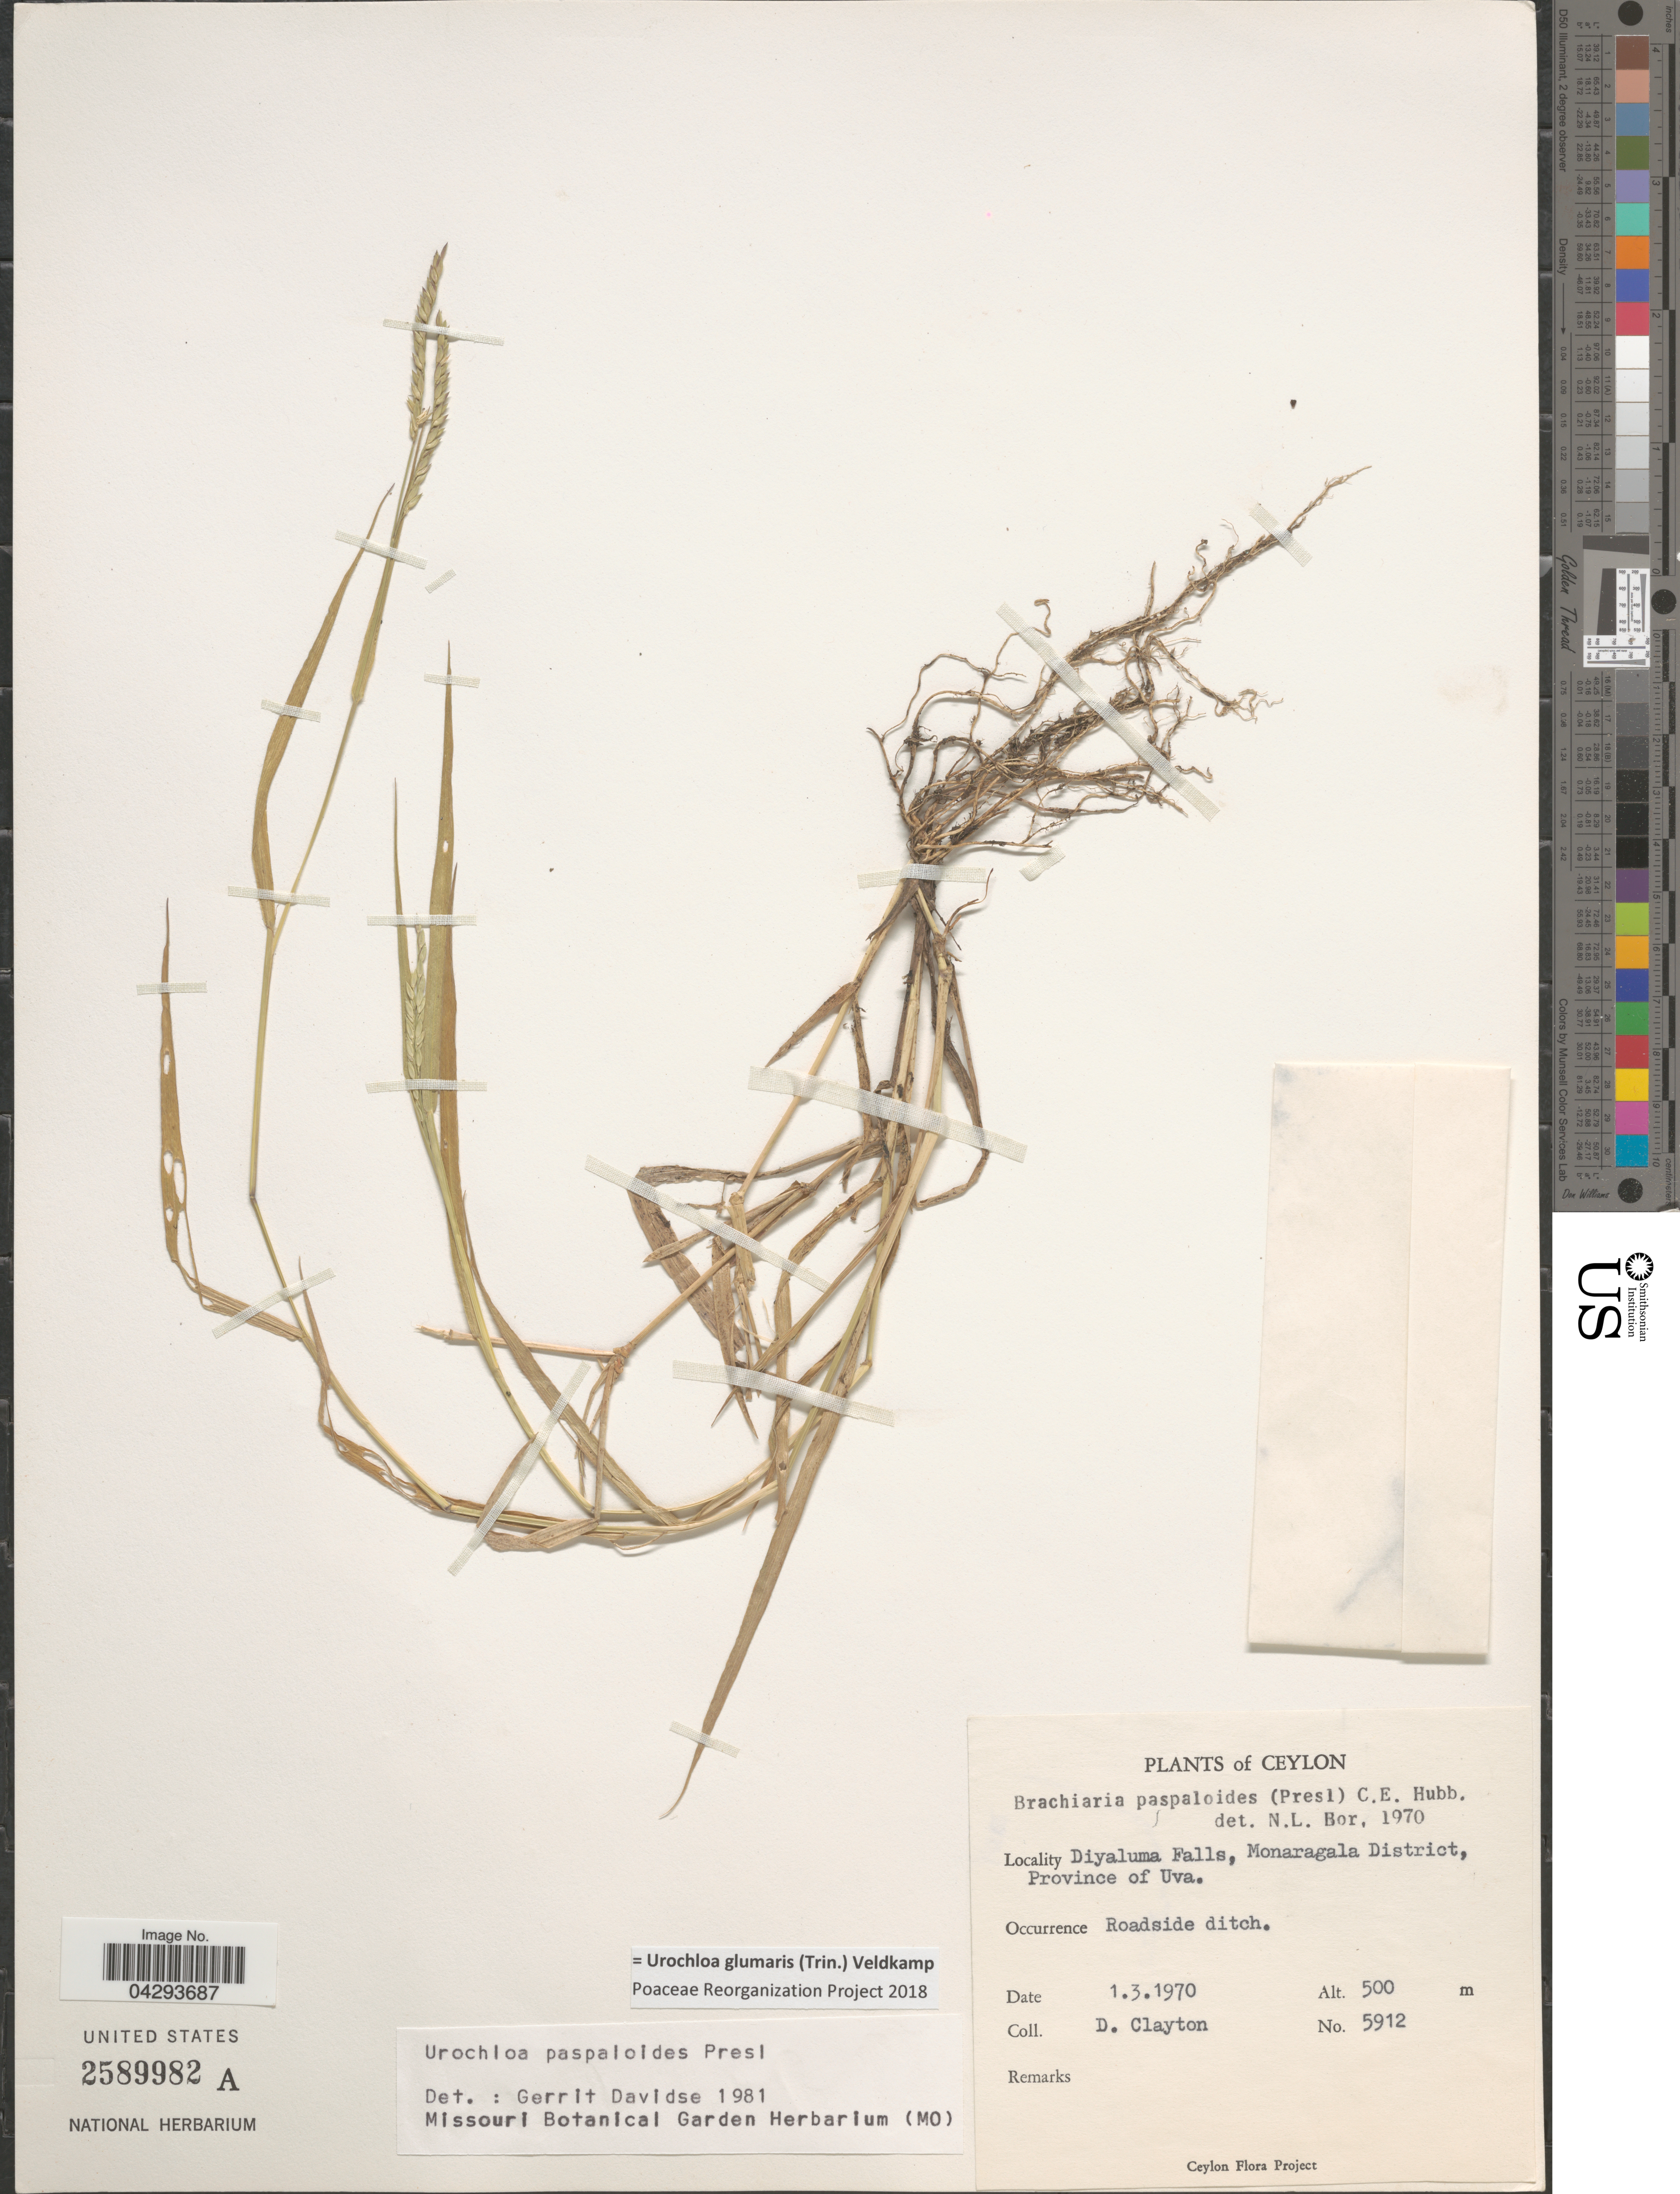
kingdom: Plantae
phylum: Tracheophyta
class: Liliopsida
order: Poales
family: Poaceae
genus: Urochloa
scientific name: Urochloa glumaris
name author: (Trin.) Veldkamp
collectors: D. Clayton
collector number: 5912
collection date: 1970-03-01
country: Sri Lanka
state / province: Uva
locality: Ceylon. Diyaluma Falls, Monaragala District.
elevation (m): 500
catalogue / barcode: US 2589982A